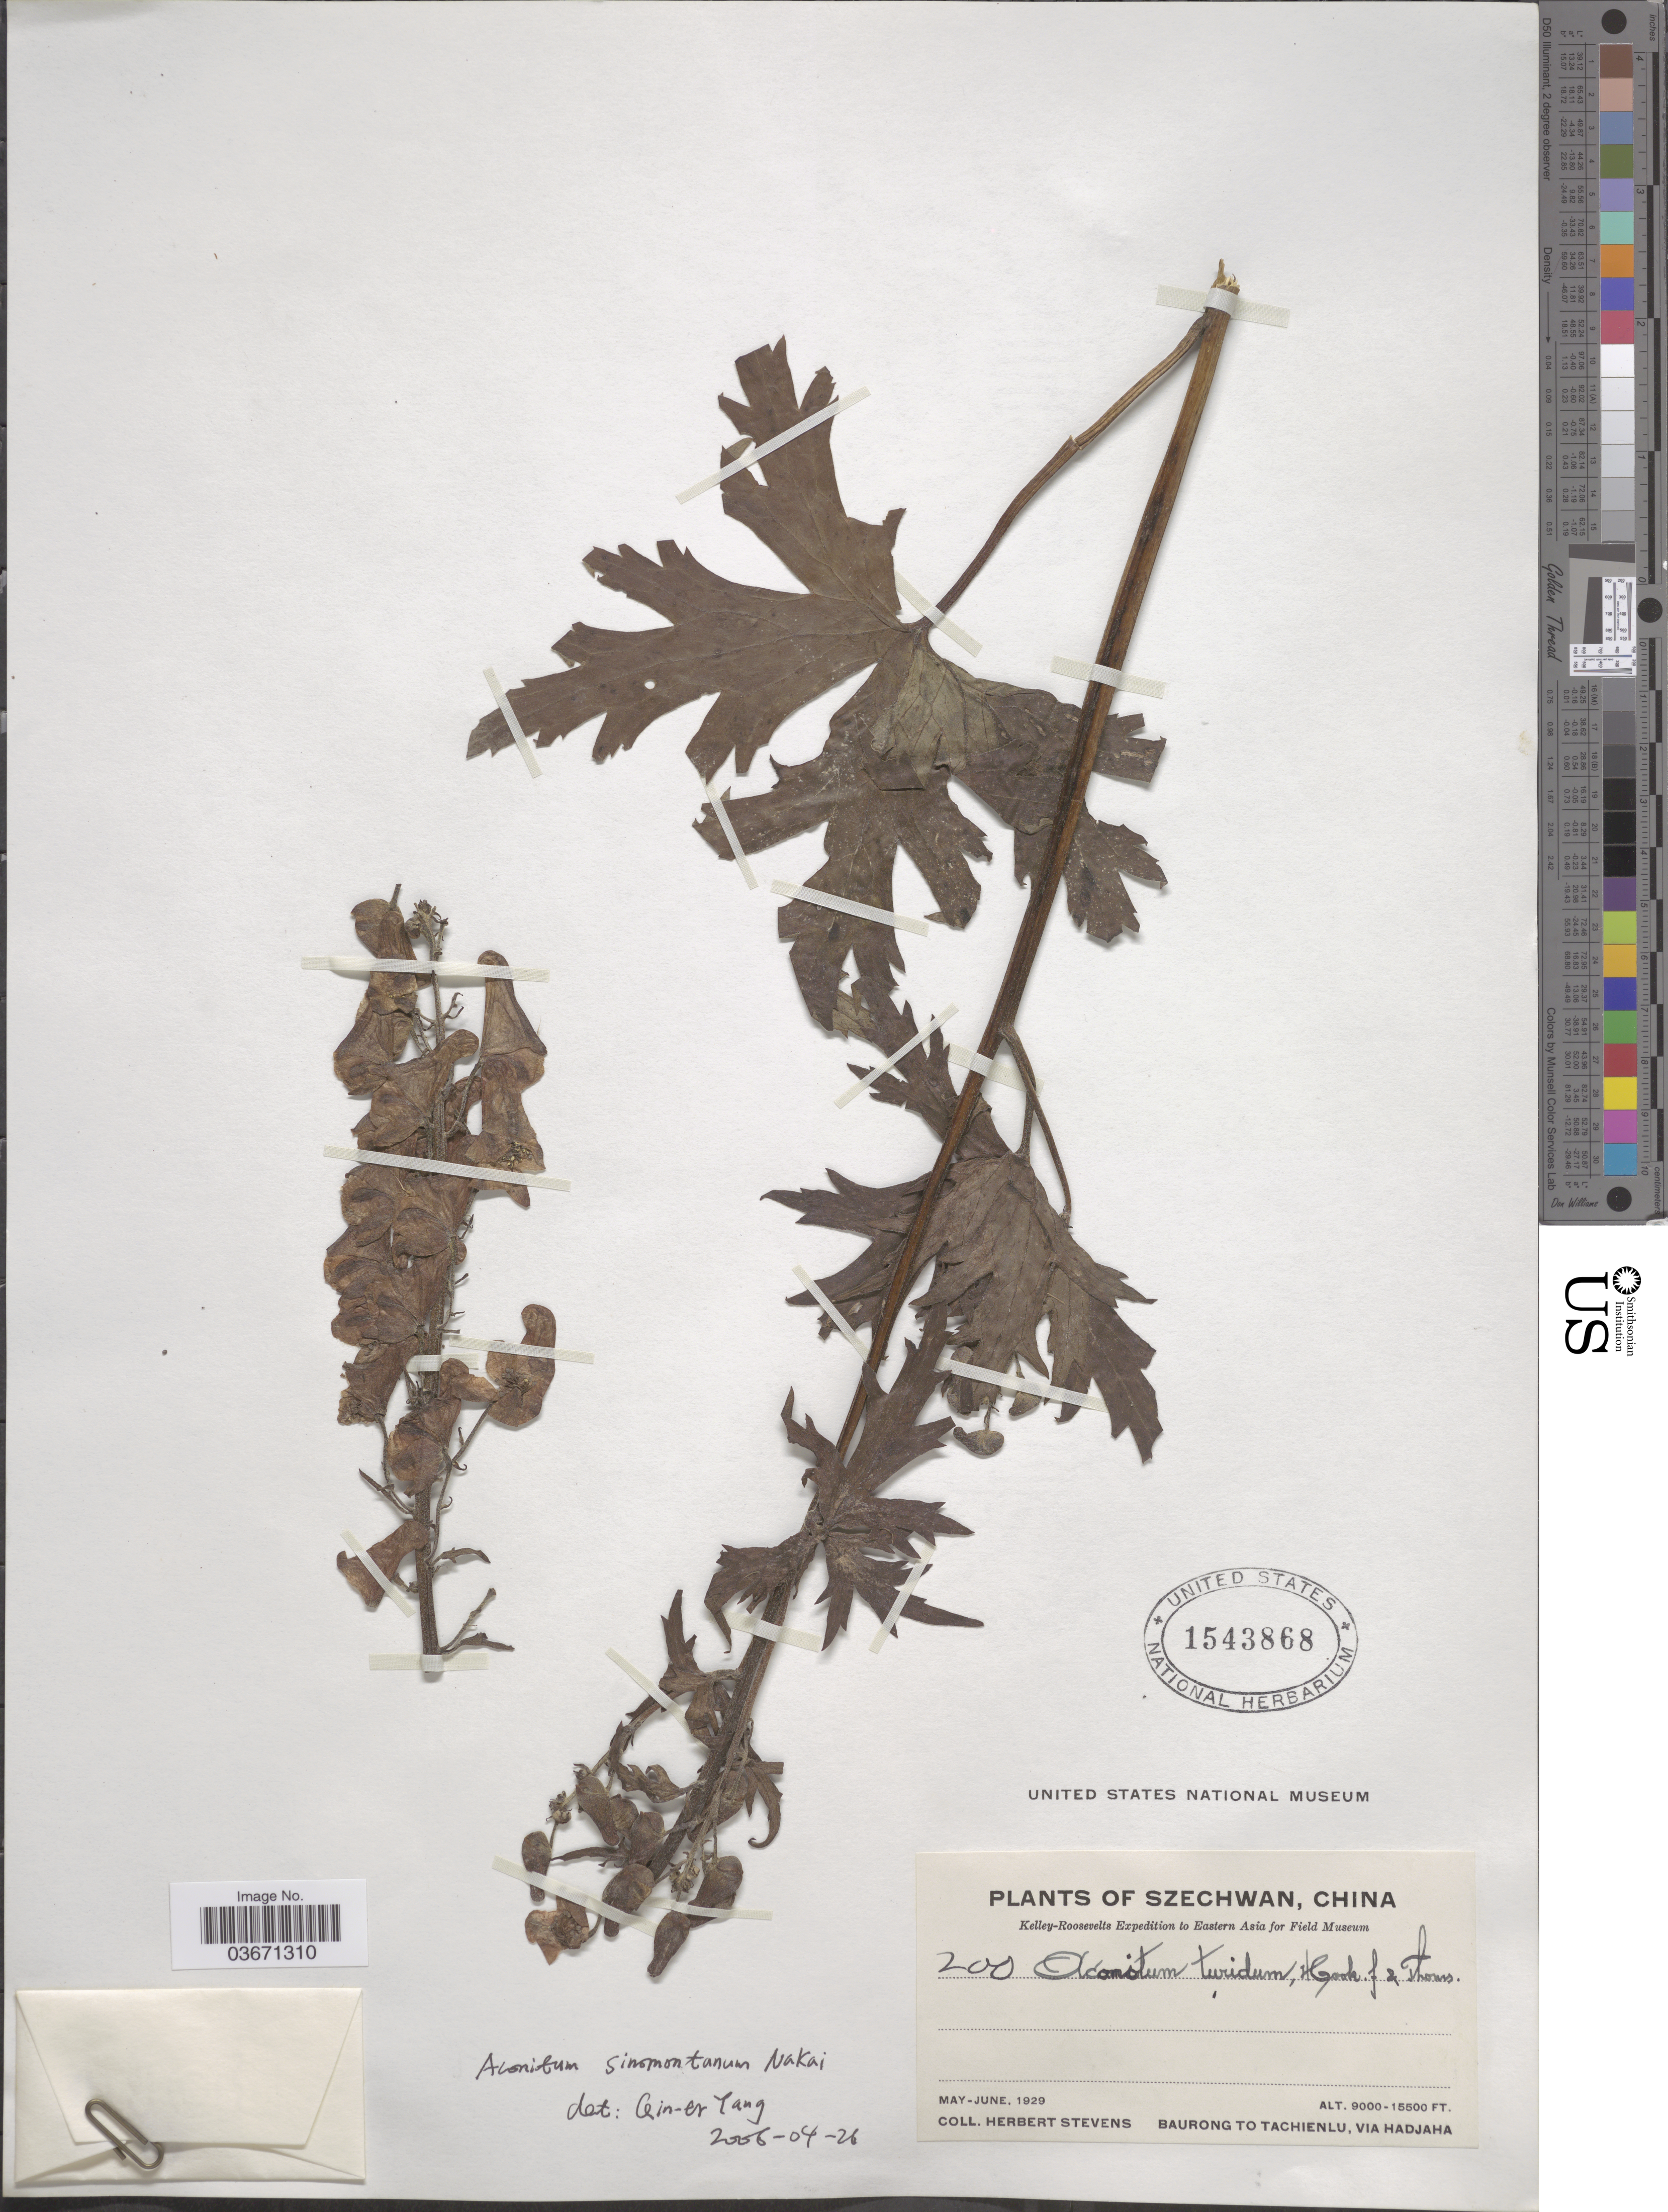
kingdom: Plantae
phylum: Tracheophyta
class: Magnoliopsida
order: Ranunculales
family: Ranunculaceae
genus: Aconitum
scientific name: Aconitum luridum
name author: Hook. f. & Thomson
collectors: H. Stevens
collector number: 200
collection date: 1929-05/1929-06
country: China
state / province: Sichuan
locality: Szechwan. Baurong to Tachienlu, via Hadjaha.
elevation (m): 2743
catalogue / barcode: US 1543868